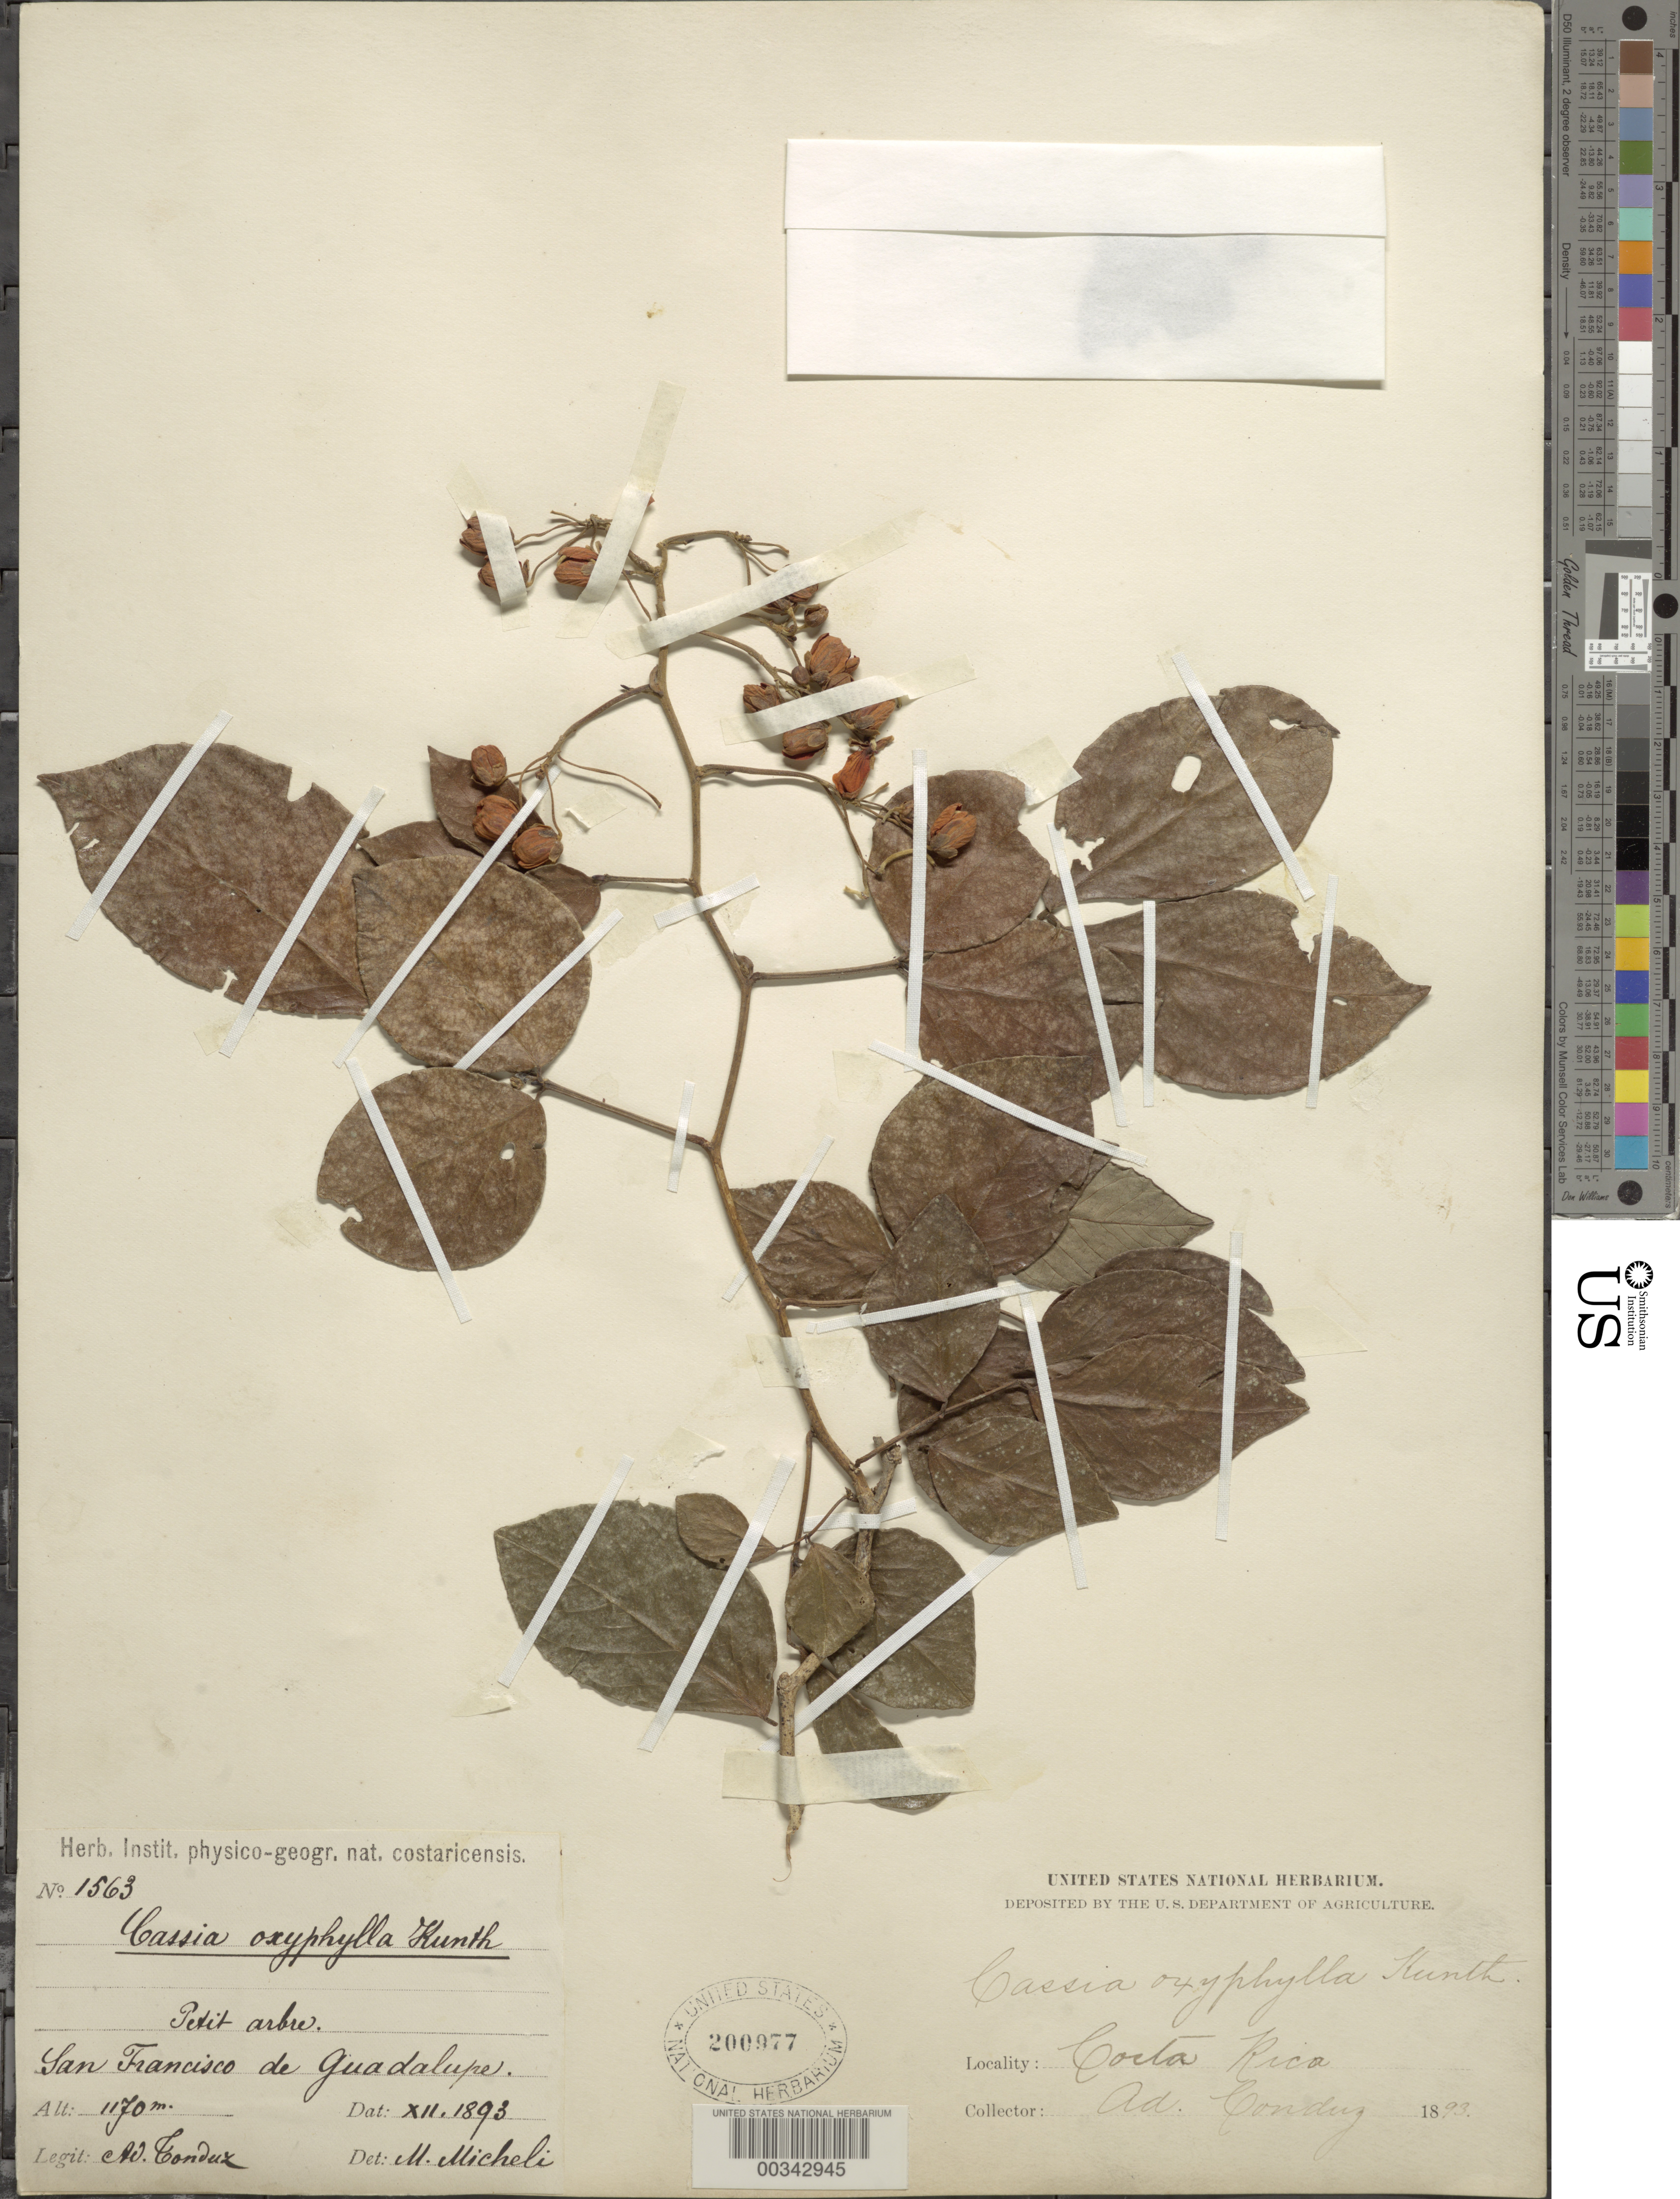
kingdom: Plantae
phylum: Tracheophyta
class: Magnoliopsida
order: Fabales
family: Fabaceae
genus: Senna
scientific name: Senna hayesiana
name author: (Britton & Rose) H.S. Irwin & Barneby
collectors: A. Tonduz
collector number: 1563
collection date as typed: Dec 1893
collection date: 1893-12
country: Costa Rica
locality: San Francisco de Guadalupe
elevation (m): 1170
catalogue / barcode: US 200977